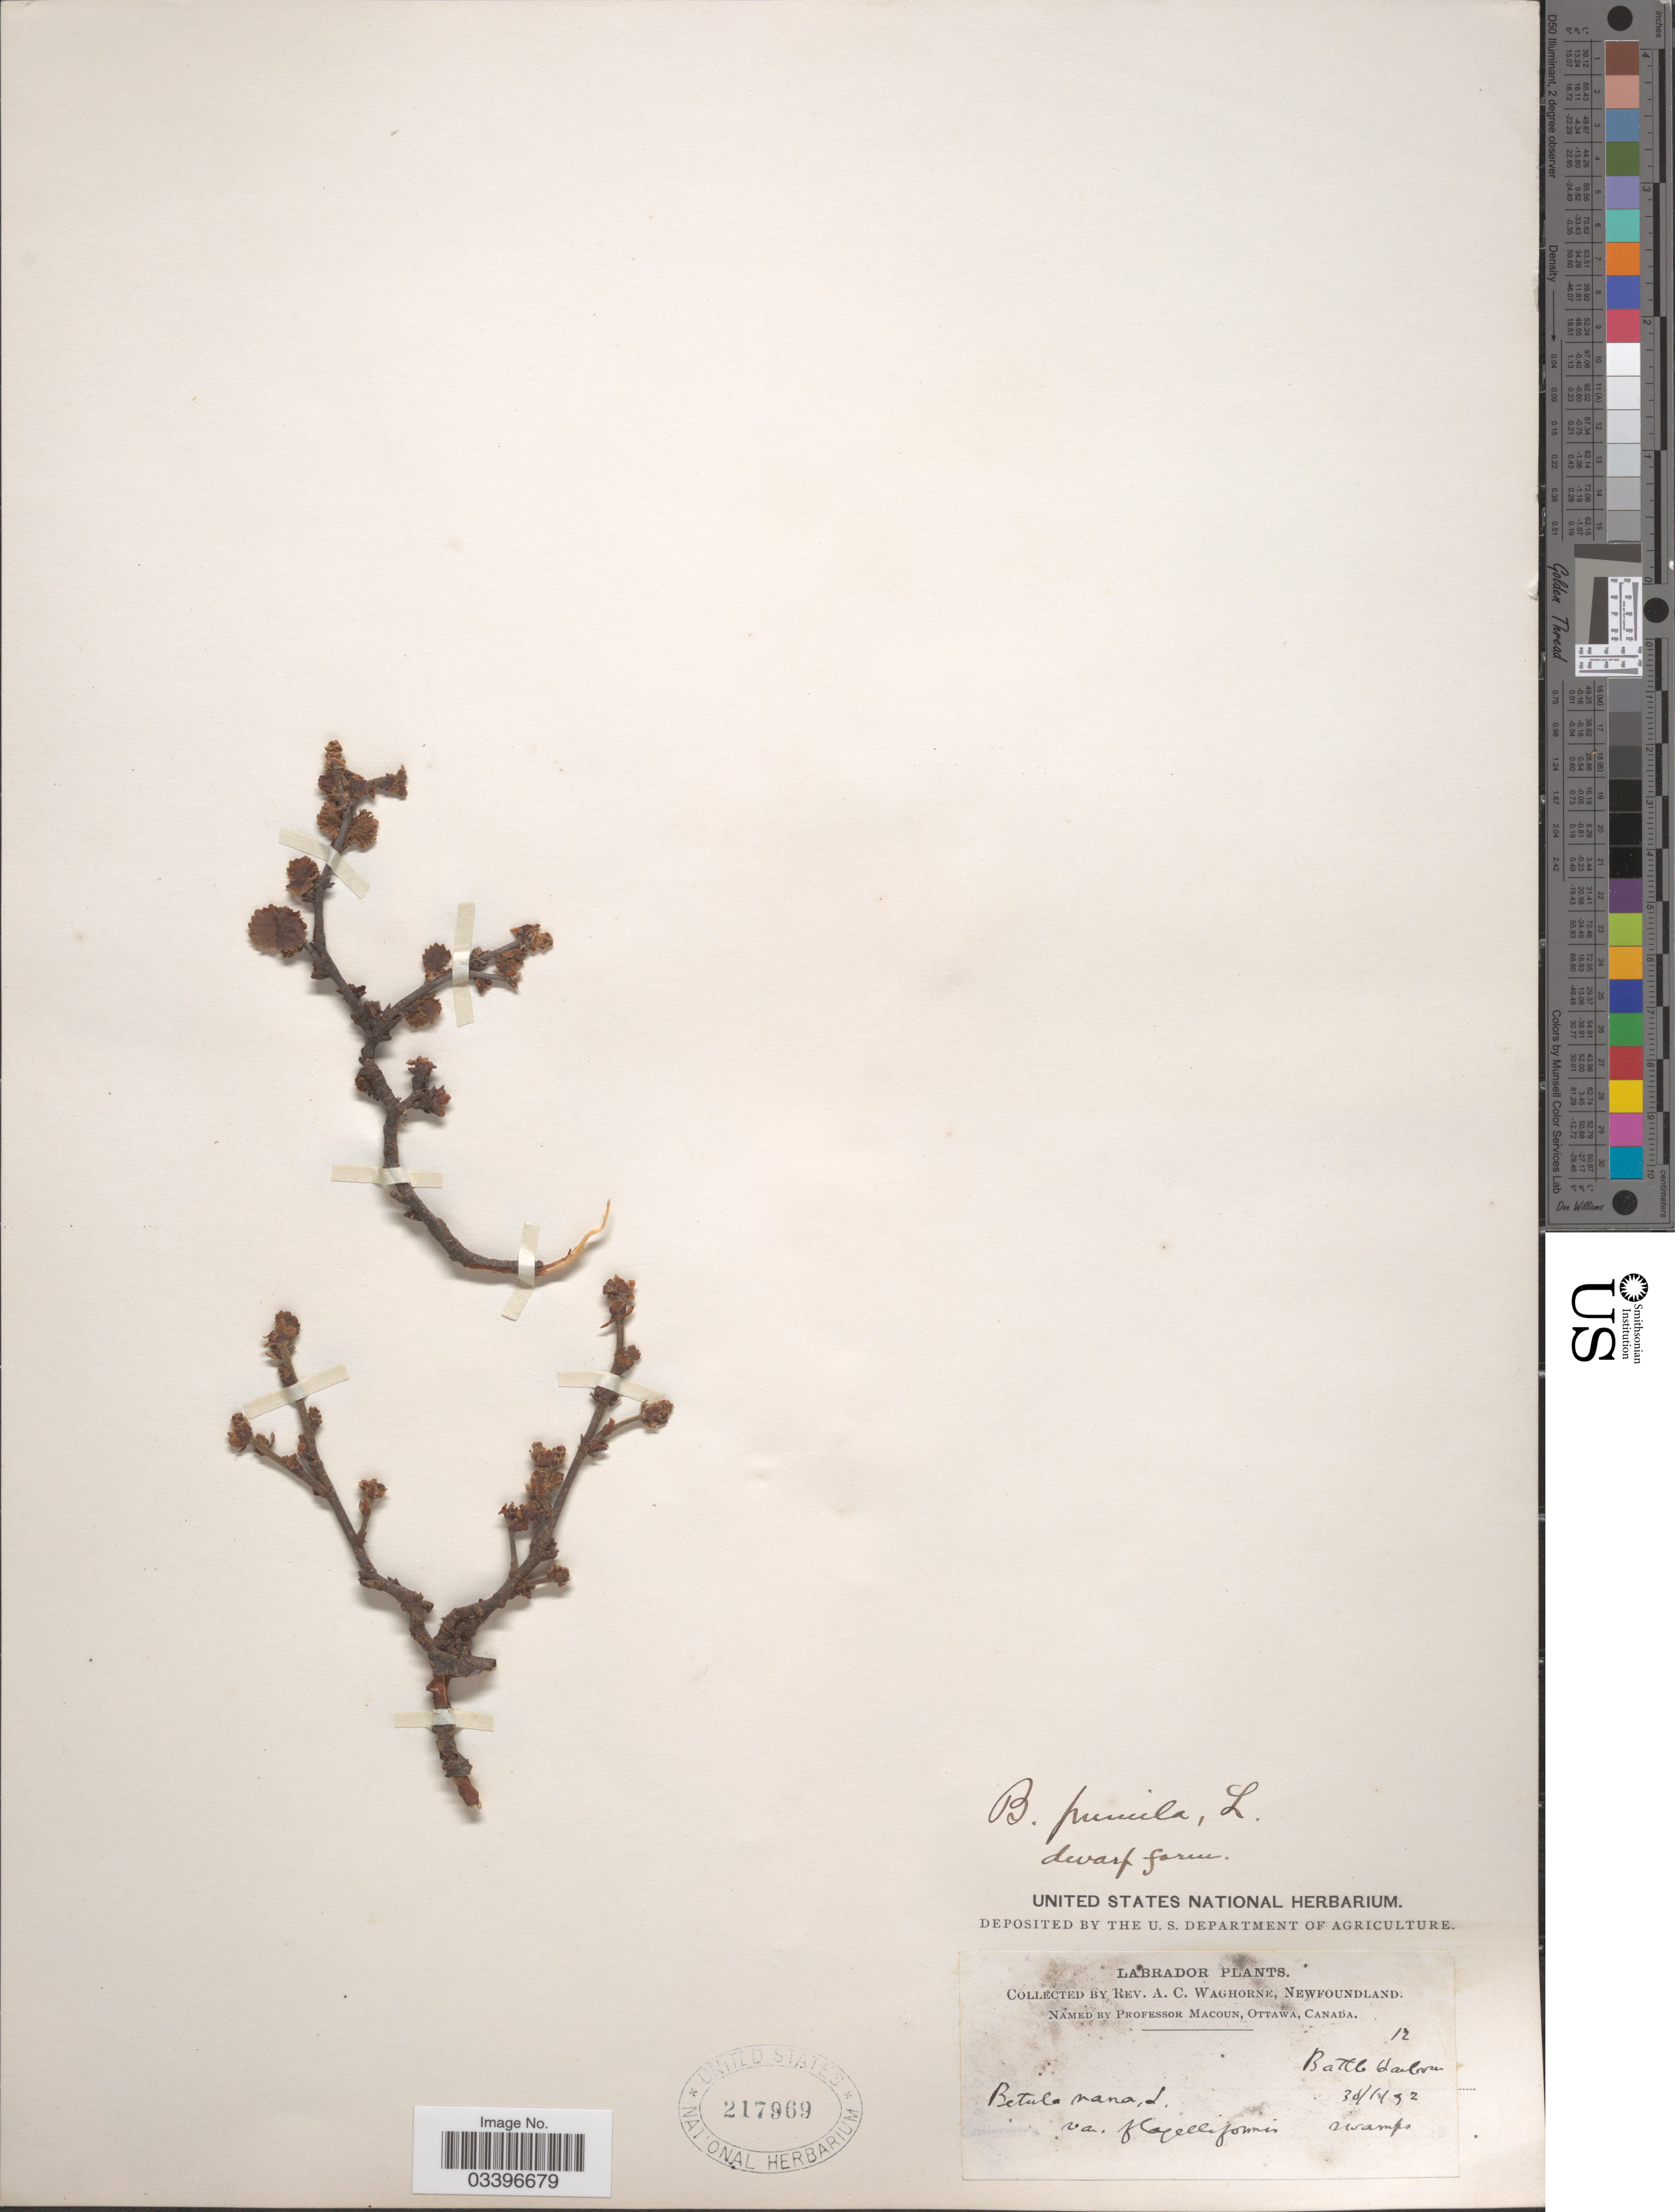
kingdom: Plantae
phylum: Tracheophyta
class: Magnoliopsida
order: Fagales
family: Betulaceae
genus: Betula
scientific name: Betula pumila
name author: L.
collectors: A. Waghorne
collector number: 12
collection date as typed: Transcribed d/m/y: 30/1/32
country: Canada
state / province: Newfoundland and Labrador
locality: Labrador. Battle Harbour.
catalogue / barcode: US 217969